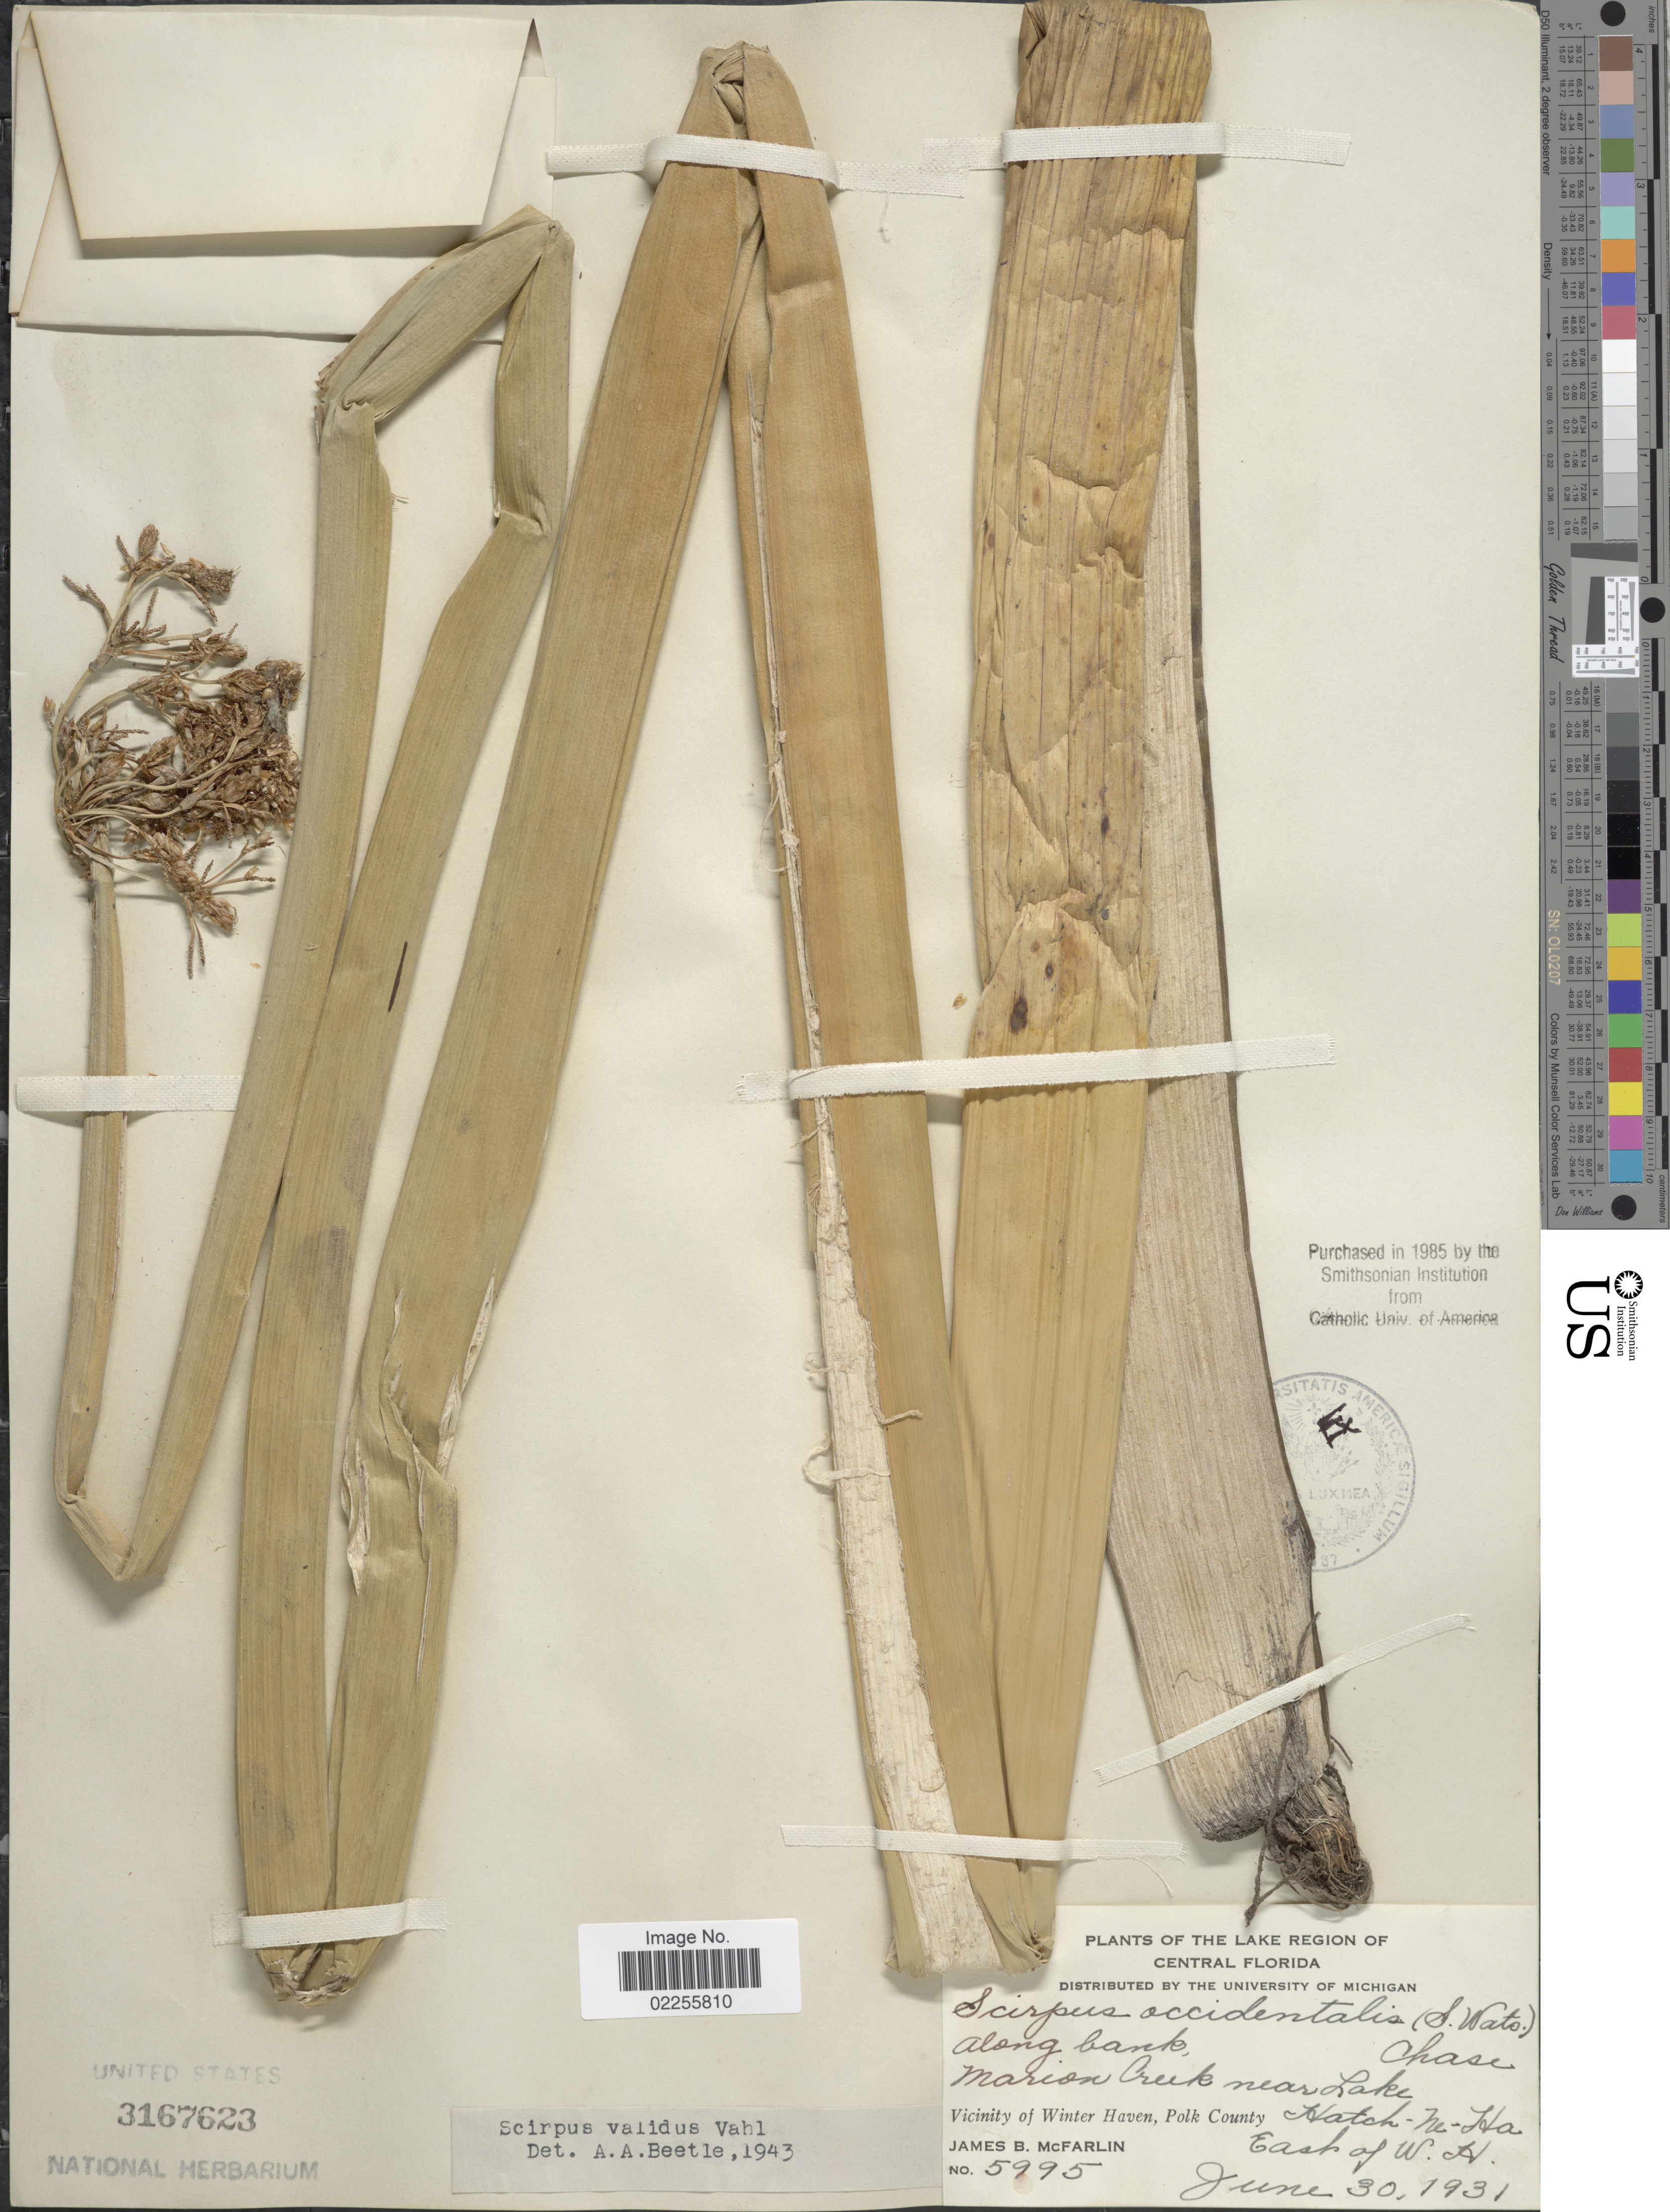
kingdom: Plantae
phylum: Tracheophyta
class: Liliopsida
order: Poales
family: Cyperaceae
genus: Schoenoplectus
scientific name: Schoenoplectus tabernaemontani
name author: (C.C. Gmel.) Palla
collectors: J. McFarlin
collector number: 5995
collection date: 1931-06-30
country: United States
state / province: Florida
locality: The Lake Region of Central Florida, along bank, Marion Creek near Lake Hatch-Ne-Ha, East of W. H., Vicinity of Winter Haven, Polk County.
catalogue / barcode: US 3167623